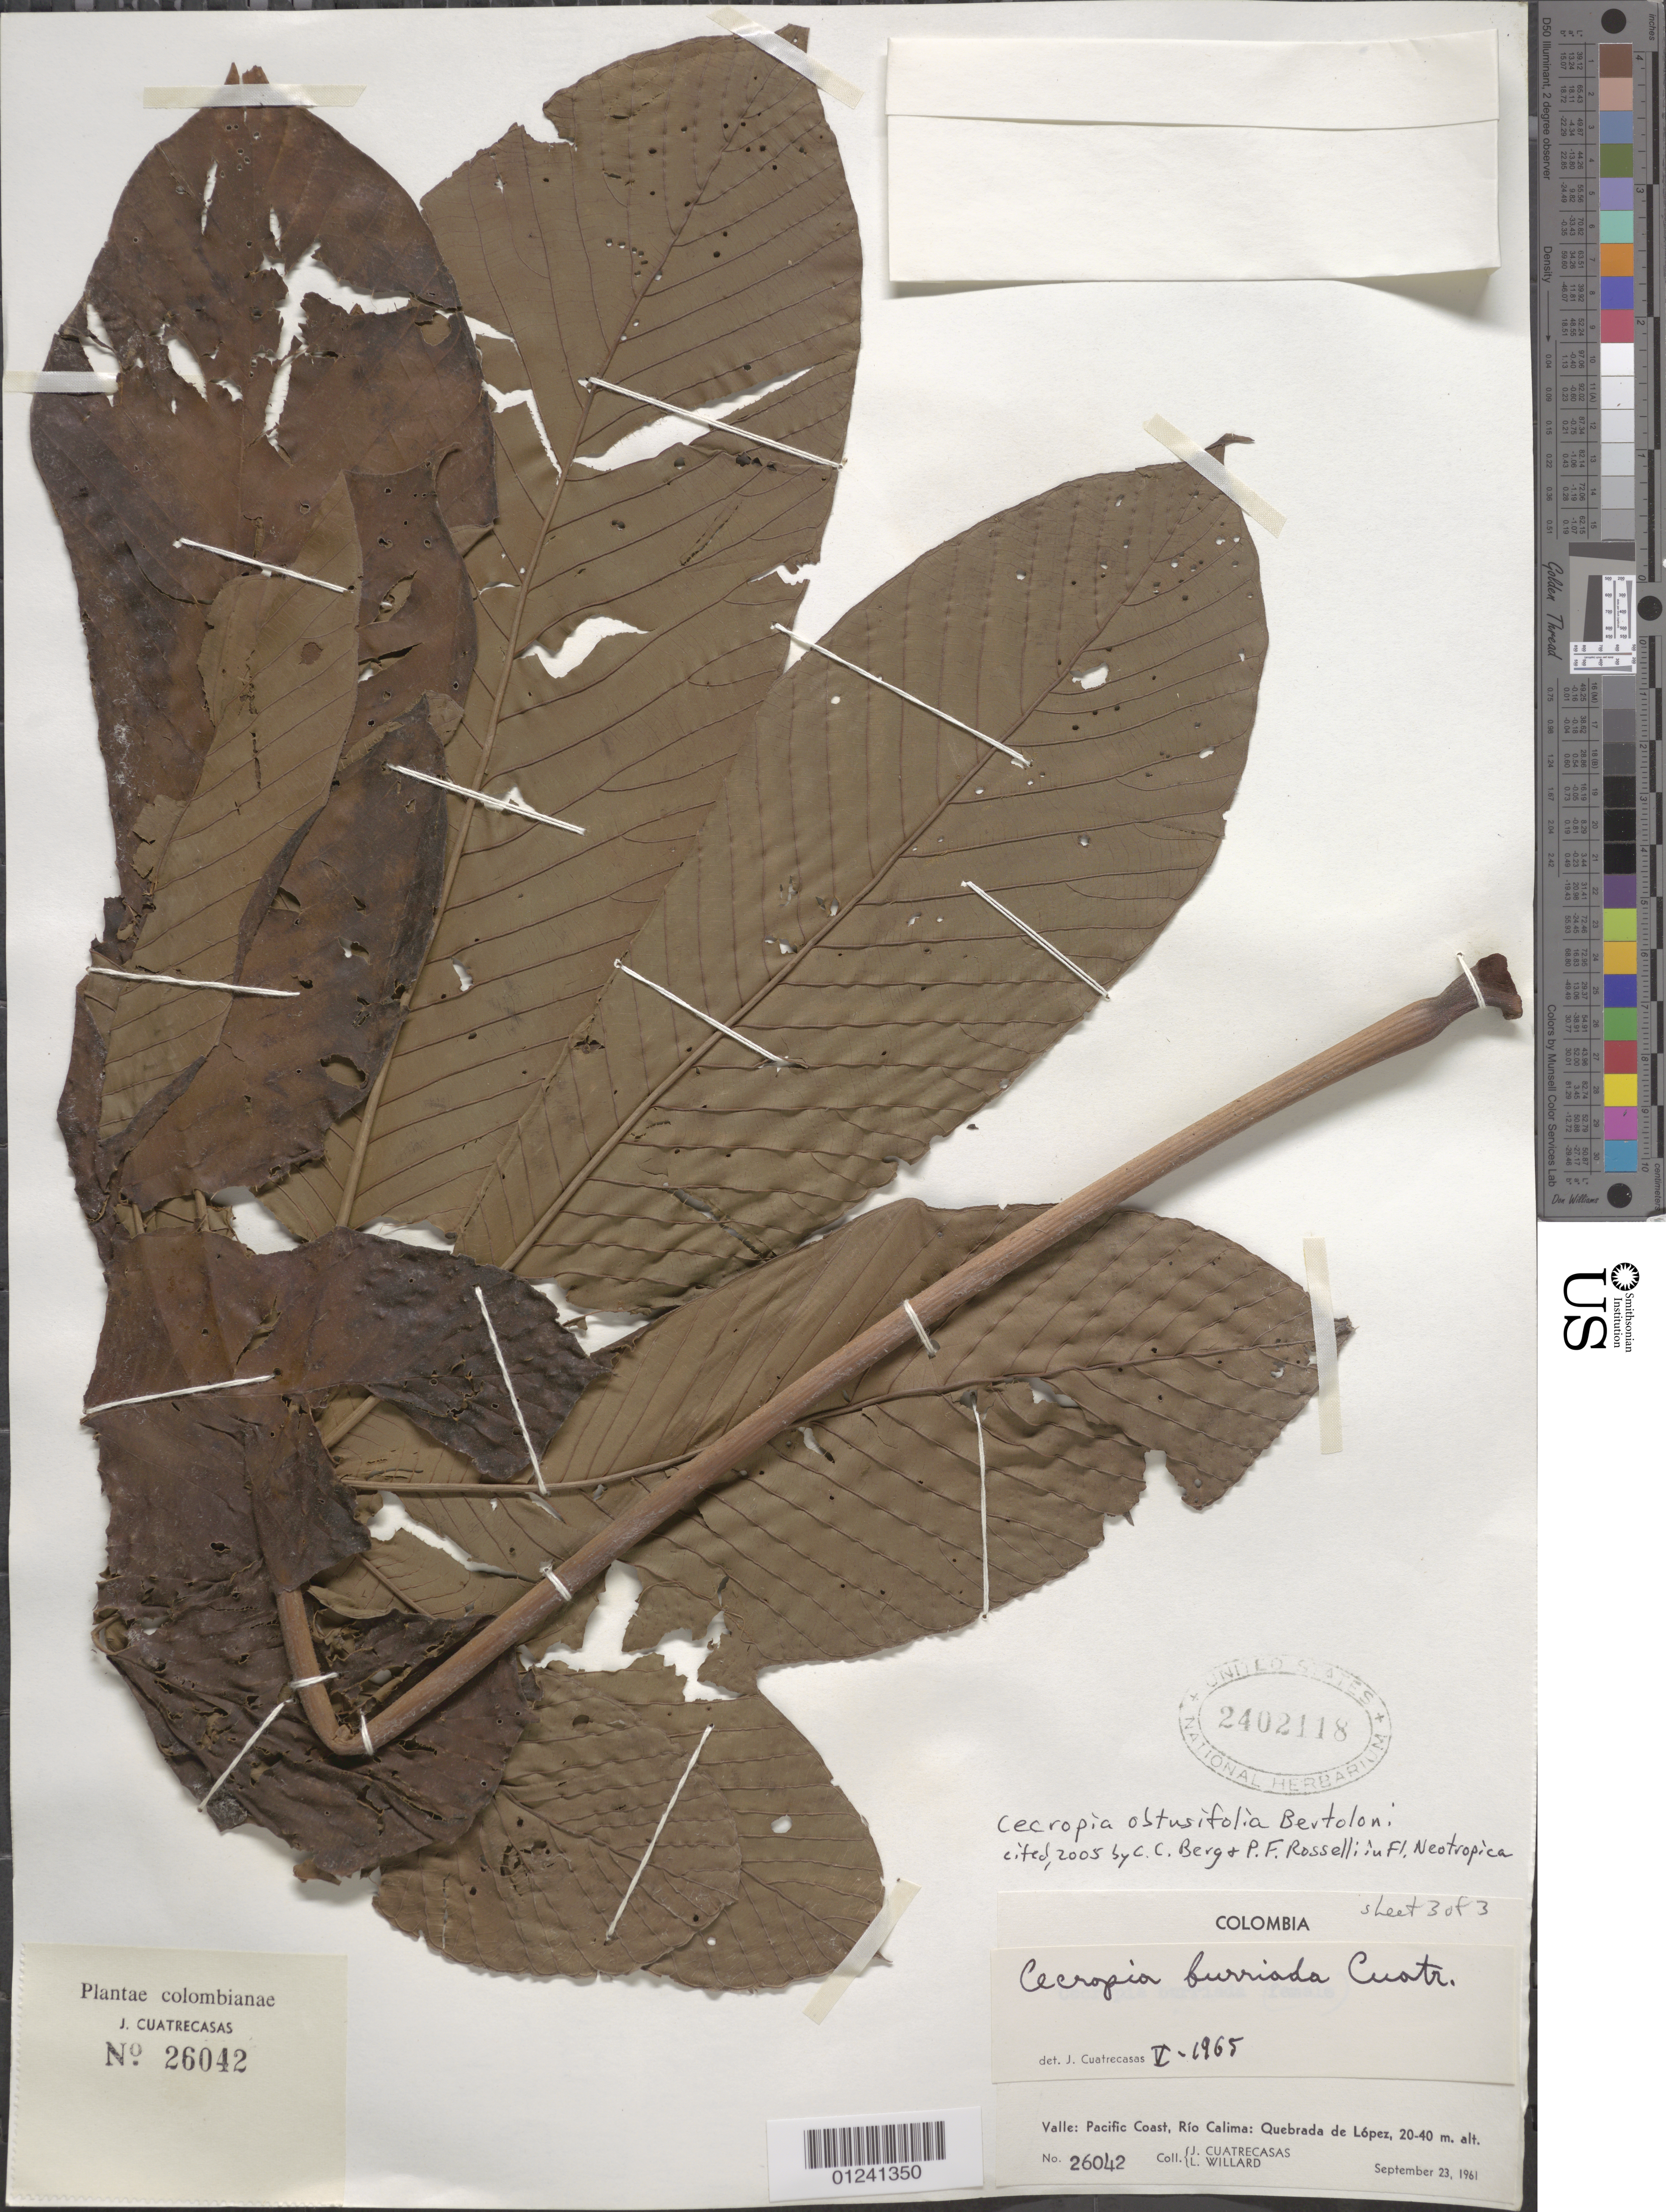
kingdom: Plantae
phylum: Tracheophyta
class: Magnoliopsida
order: Rosales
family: Urticaceae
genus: Cecropia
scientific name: Cecropia obtusifolia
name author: Bertol.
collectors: J. Cuatrecasas & L. Willard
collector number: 26042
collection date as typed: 23 Sep 1961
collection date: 1961-09-23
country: Colombia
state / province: Valle del Cauca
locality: Pacific Coast, Río Calima: Quebrada de López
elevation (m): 20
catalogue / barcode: US 2402118